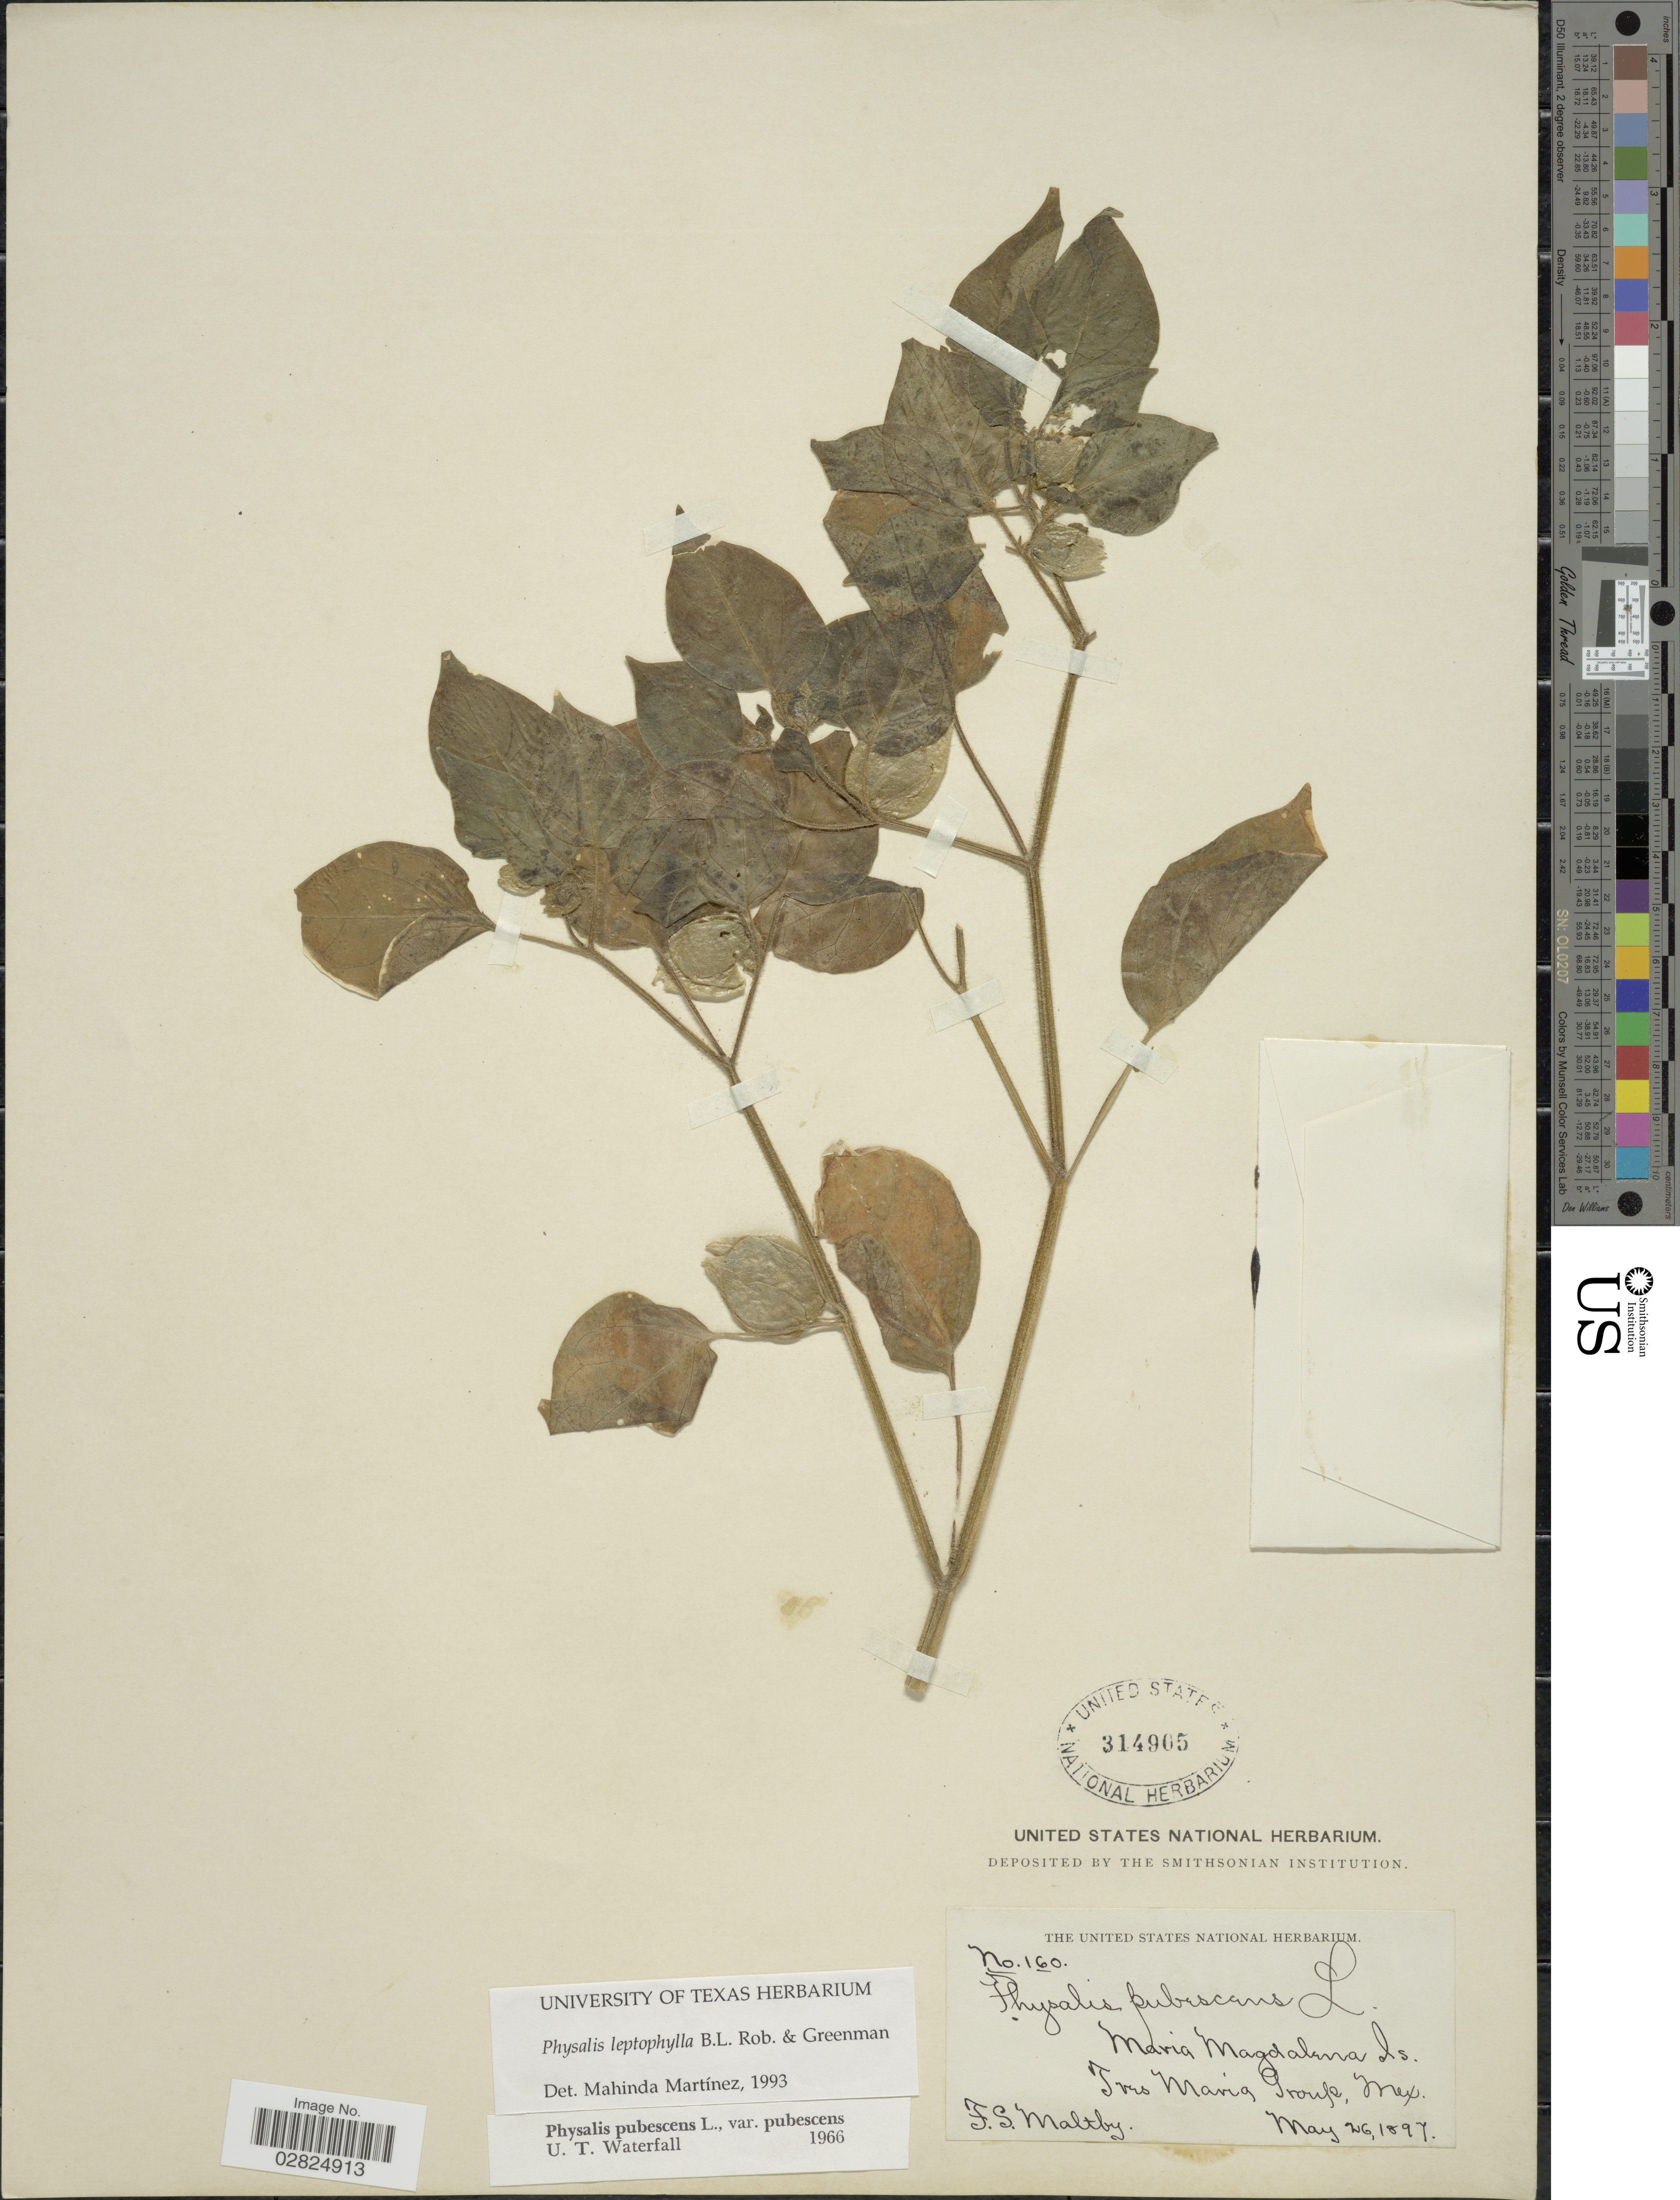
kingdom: Plantae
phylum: Tracheophyta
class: Magnoliopsida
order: Solanales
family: Solanaceae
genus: Physalis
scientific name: Physalis leptophylla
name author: B.L. Rob. & Greenm.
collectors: F. S. Maltby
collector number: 160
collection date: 1897-05-26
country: Mexico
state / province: Nayarit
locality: Maria Magdalena Is. Tres Maria Group.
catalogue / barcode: US 314905